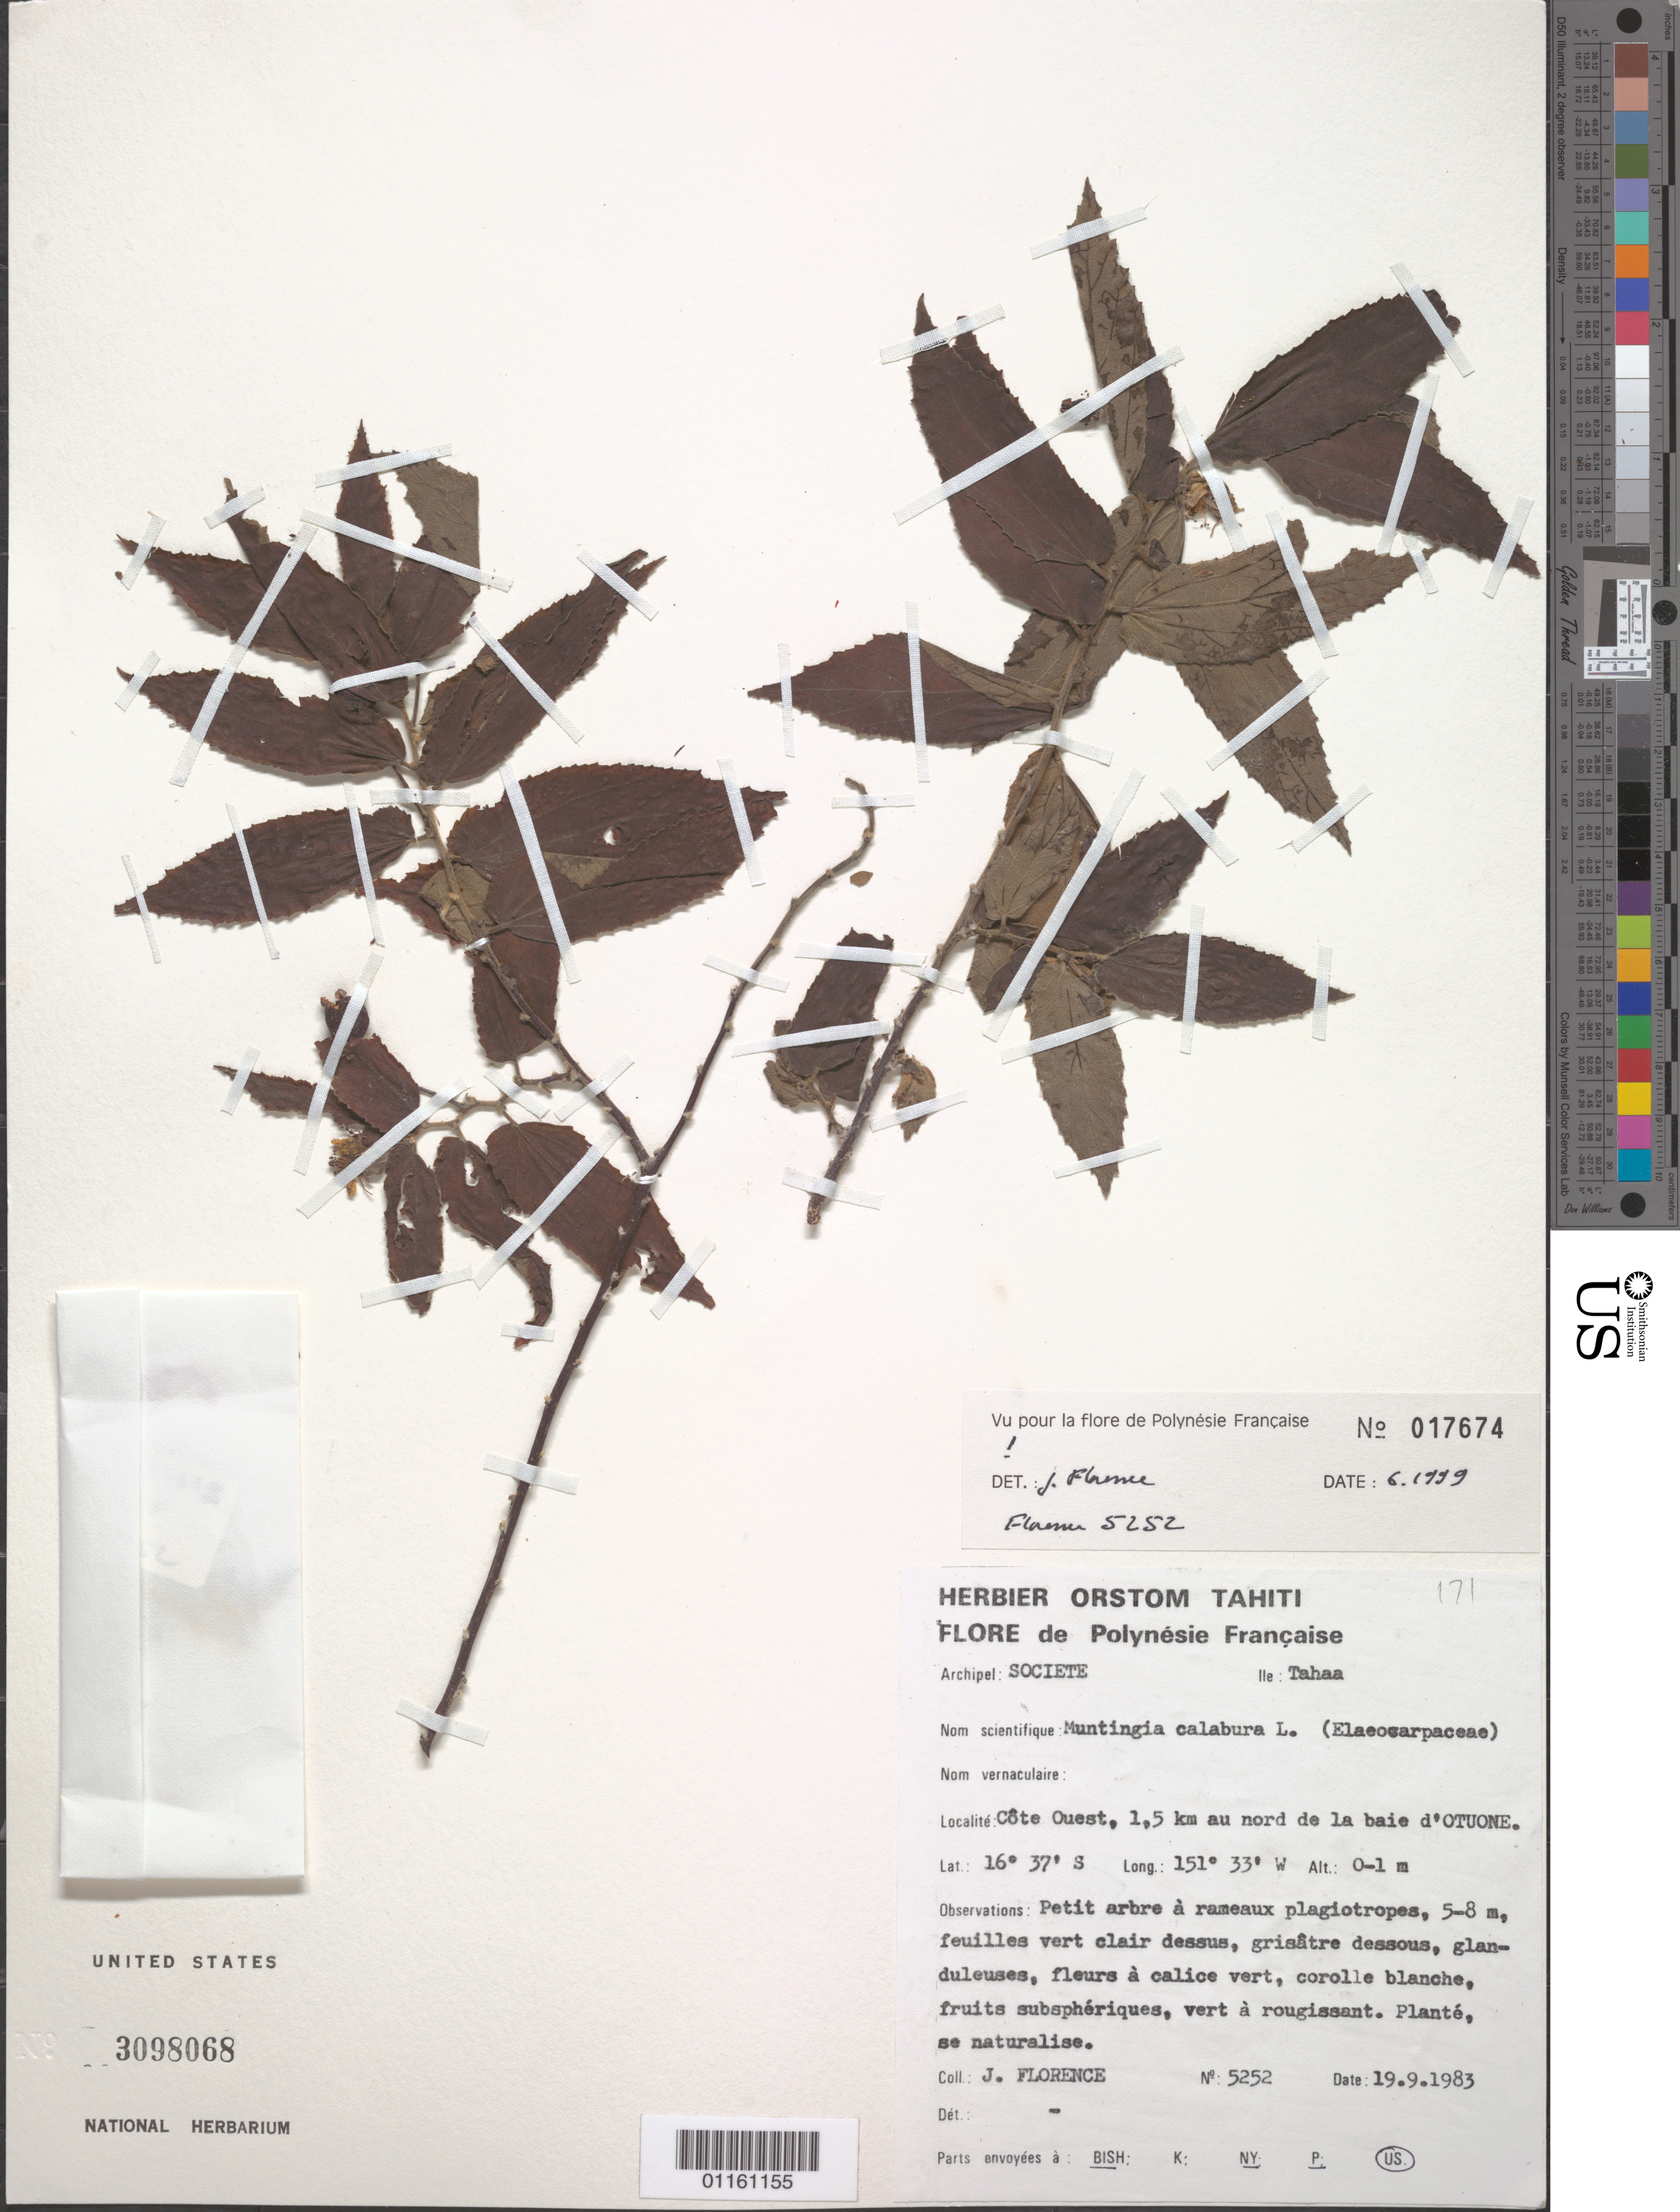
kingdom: Plantae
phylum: Tracheophyta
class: Magnoliopsida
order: Malvales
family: Muntingiaceae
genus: Muntingia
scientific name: Muntingia calabura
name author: L.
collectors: J. Florence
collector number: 5252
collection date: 1983-09-19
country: French Polynesia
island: Tahiti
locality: Cote Ouest, 1.5 km au nord de la baie d' OTUONE.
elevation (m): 1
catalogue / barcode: US 3098068